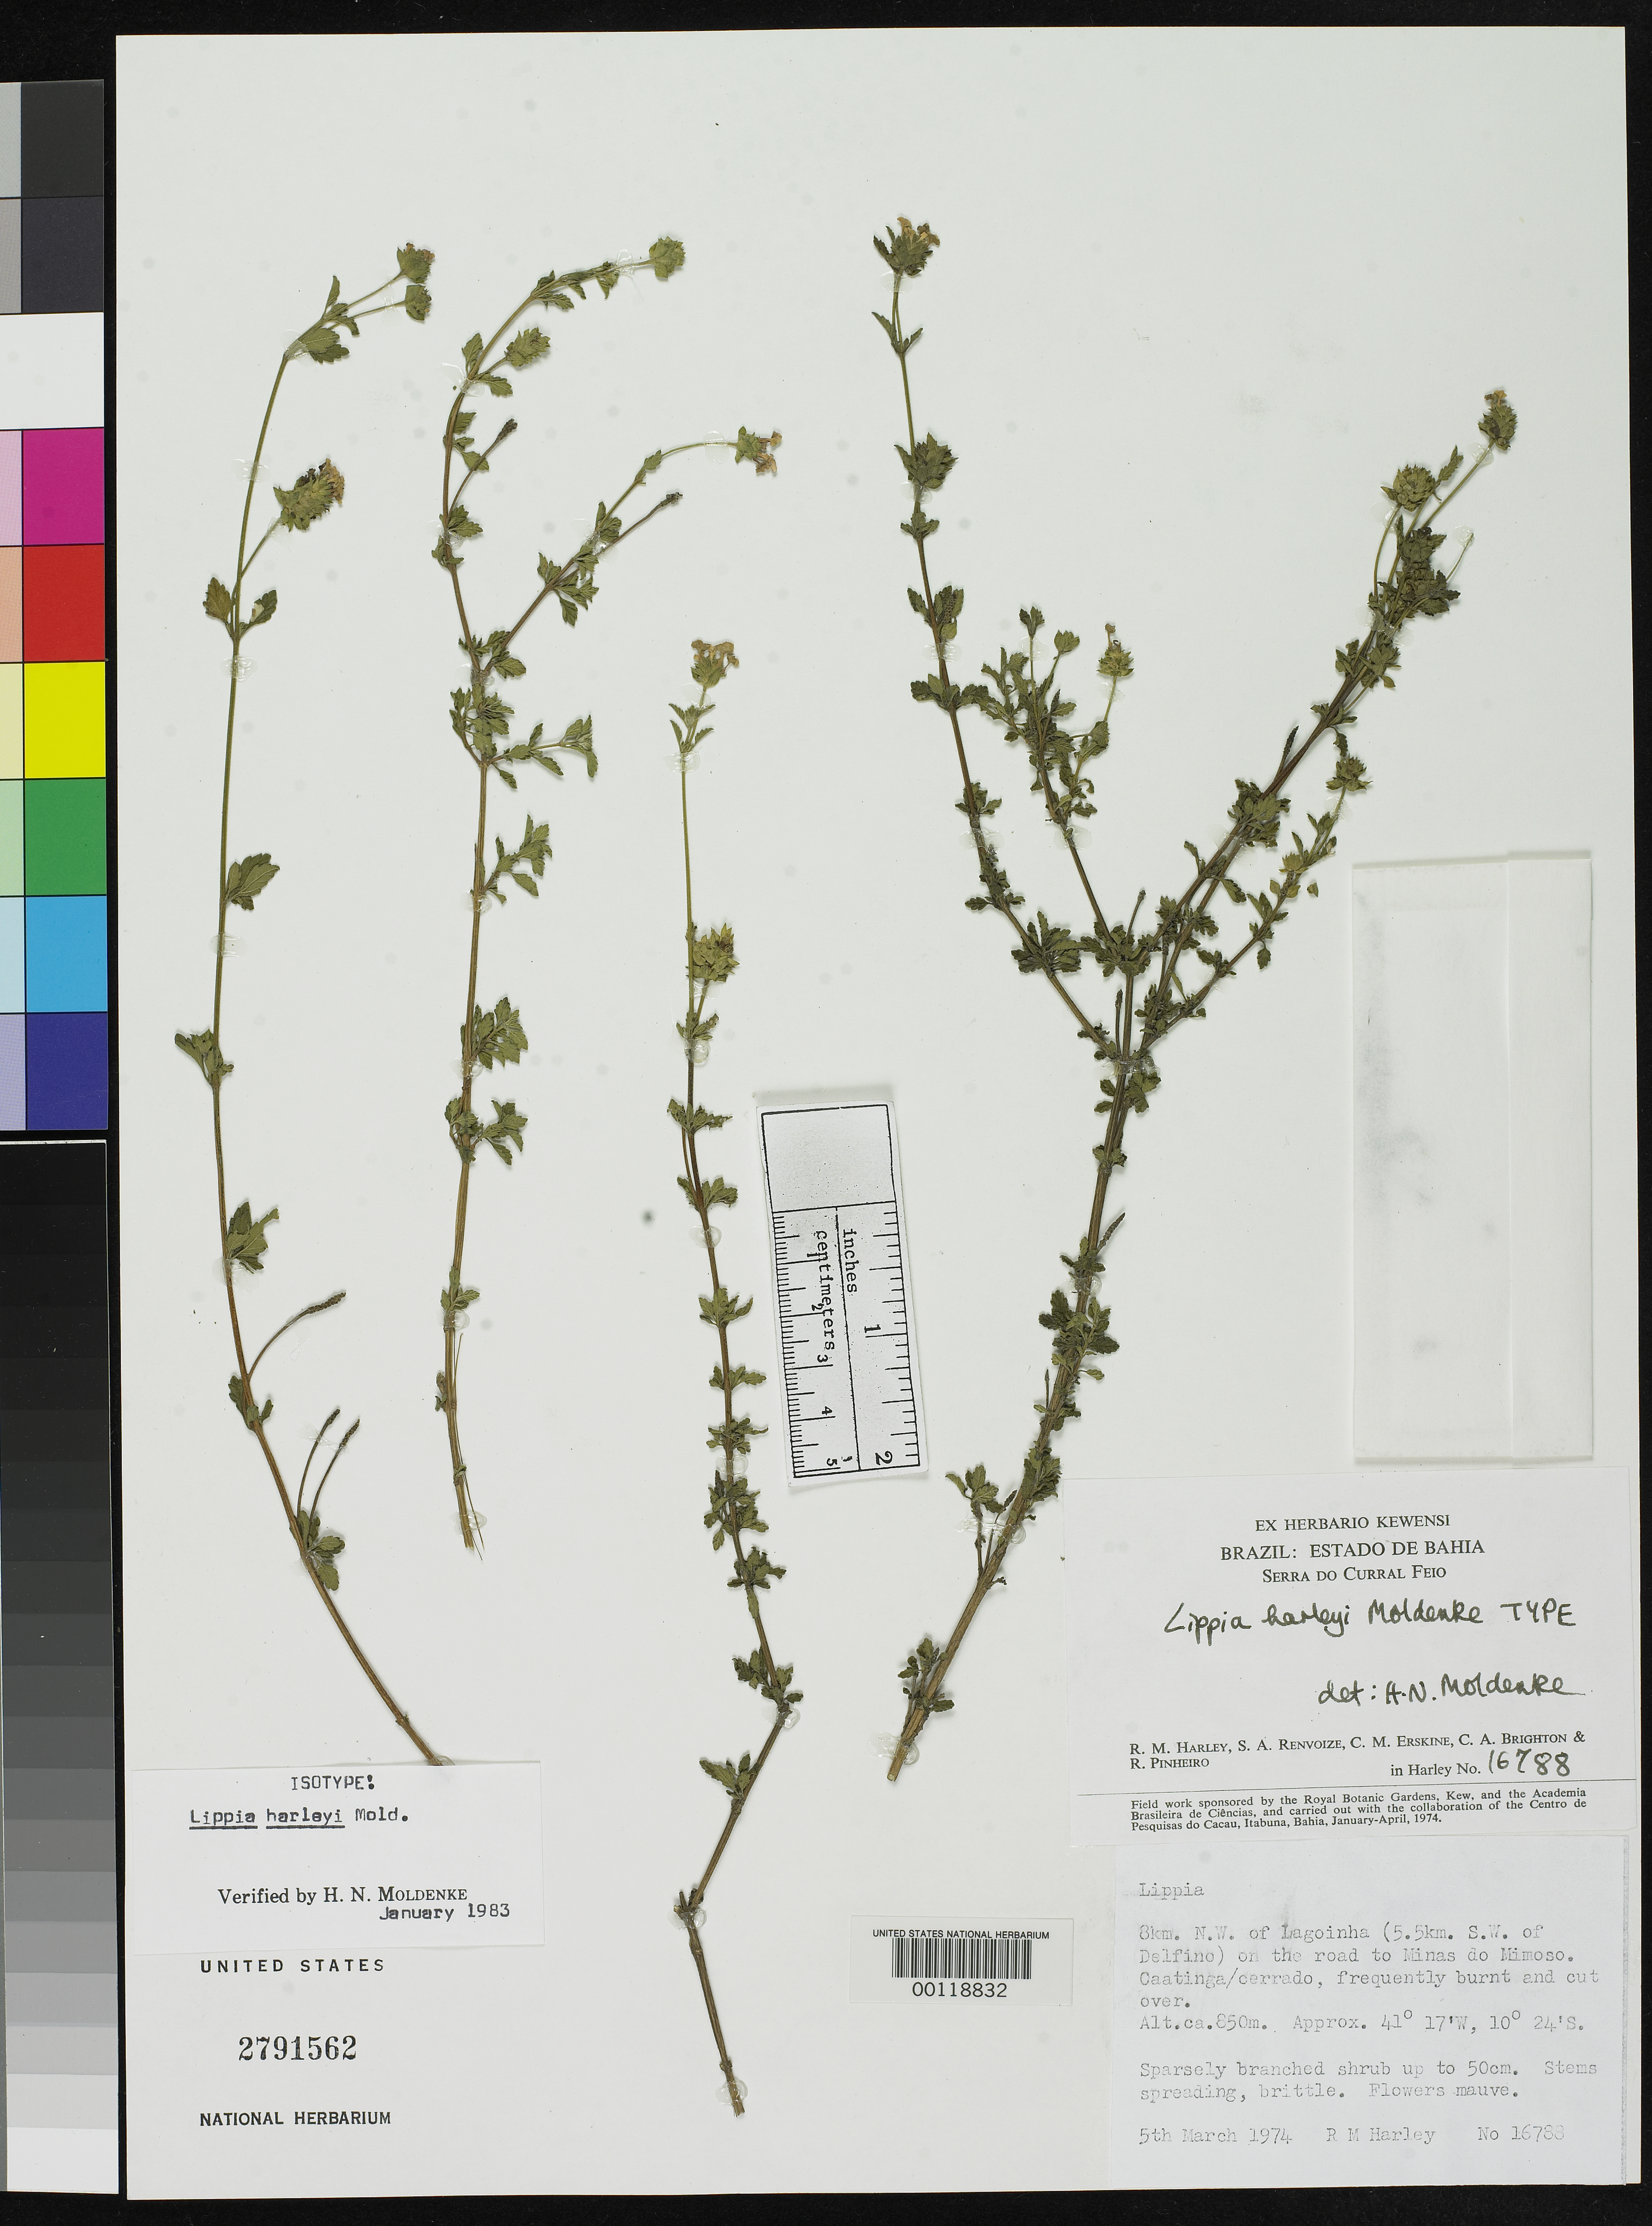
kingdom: Plantae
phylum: Tracheophyta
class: Magnoliopsida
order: Lamiales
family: Verbenaceae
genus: Lippia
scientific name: Lippia harleyi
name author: Moldenke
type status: Isotype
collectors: R. M. Harley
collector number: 16788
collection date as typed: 05 Mar 1974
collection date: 1974-03-05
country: Brazil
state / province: Bahia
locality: Serra do Curral Feio, 5 km. south west of Delfino on road to Minas do Mimoso.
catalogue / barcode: US 2791562